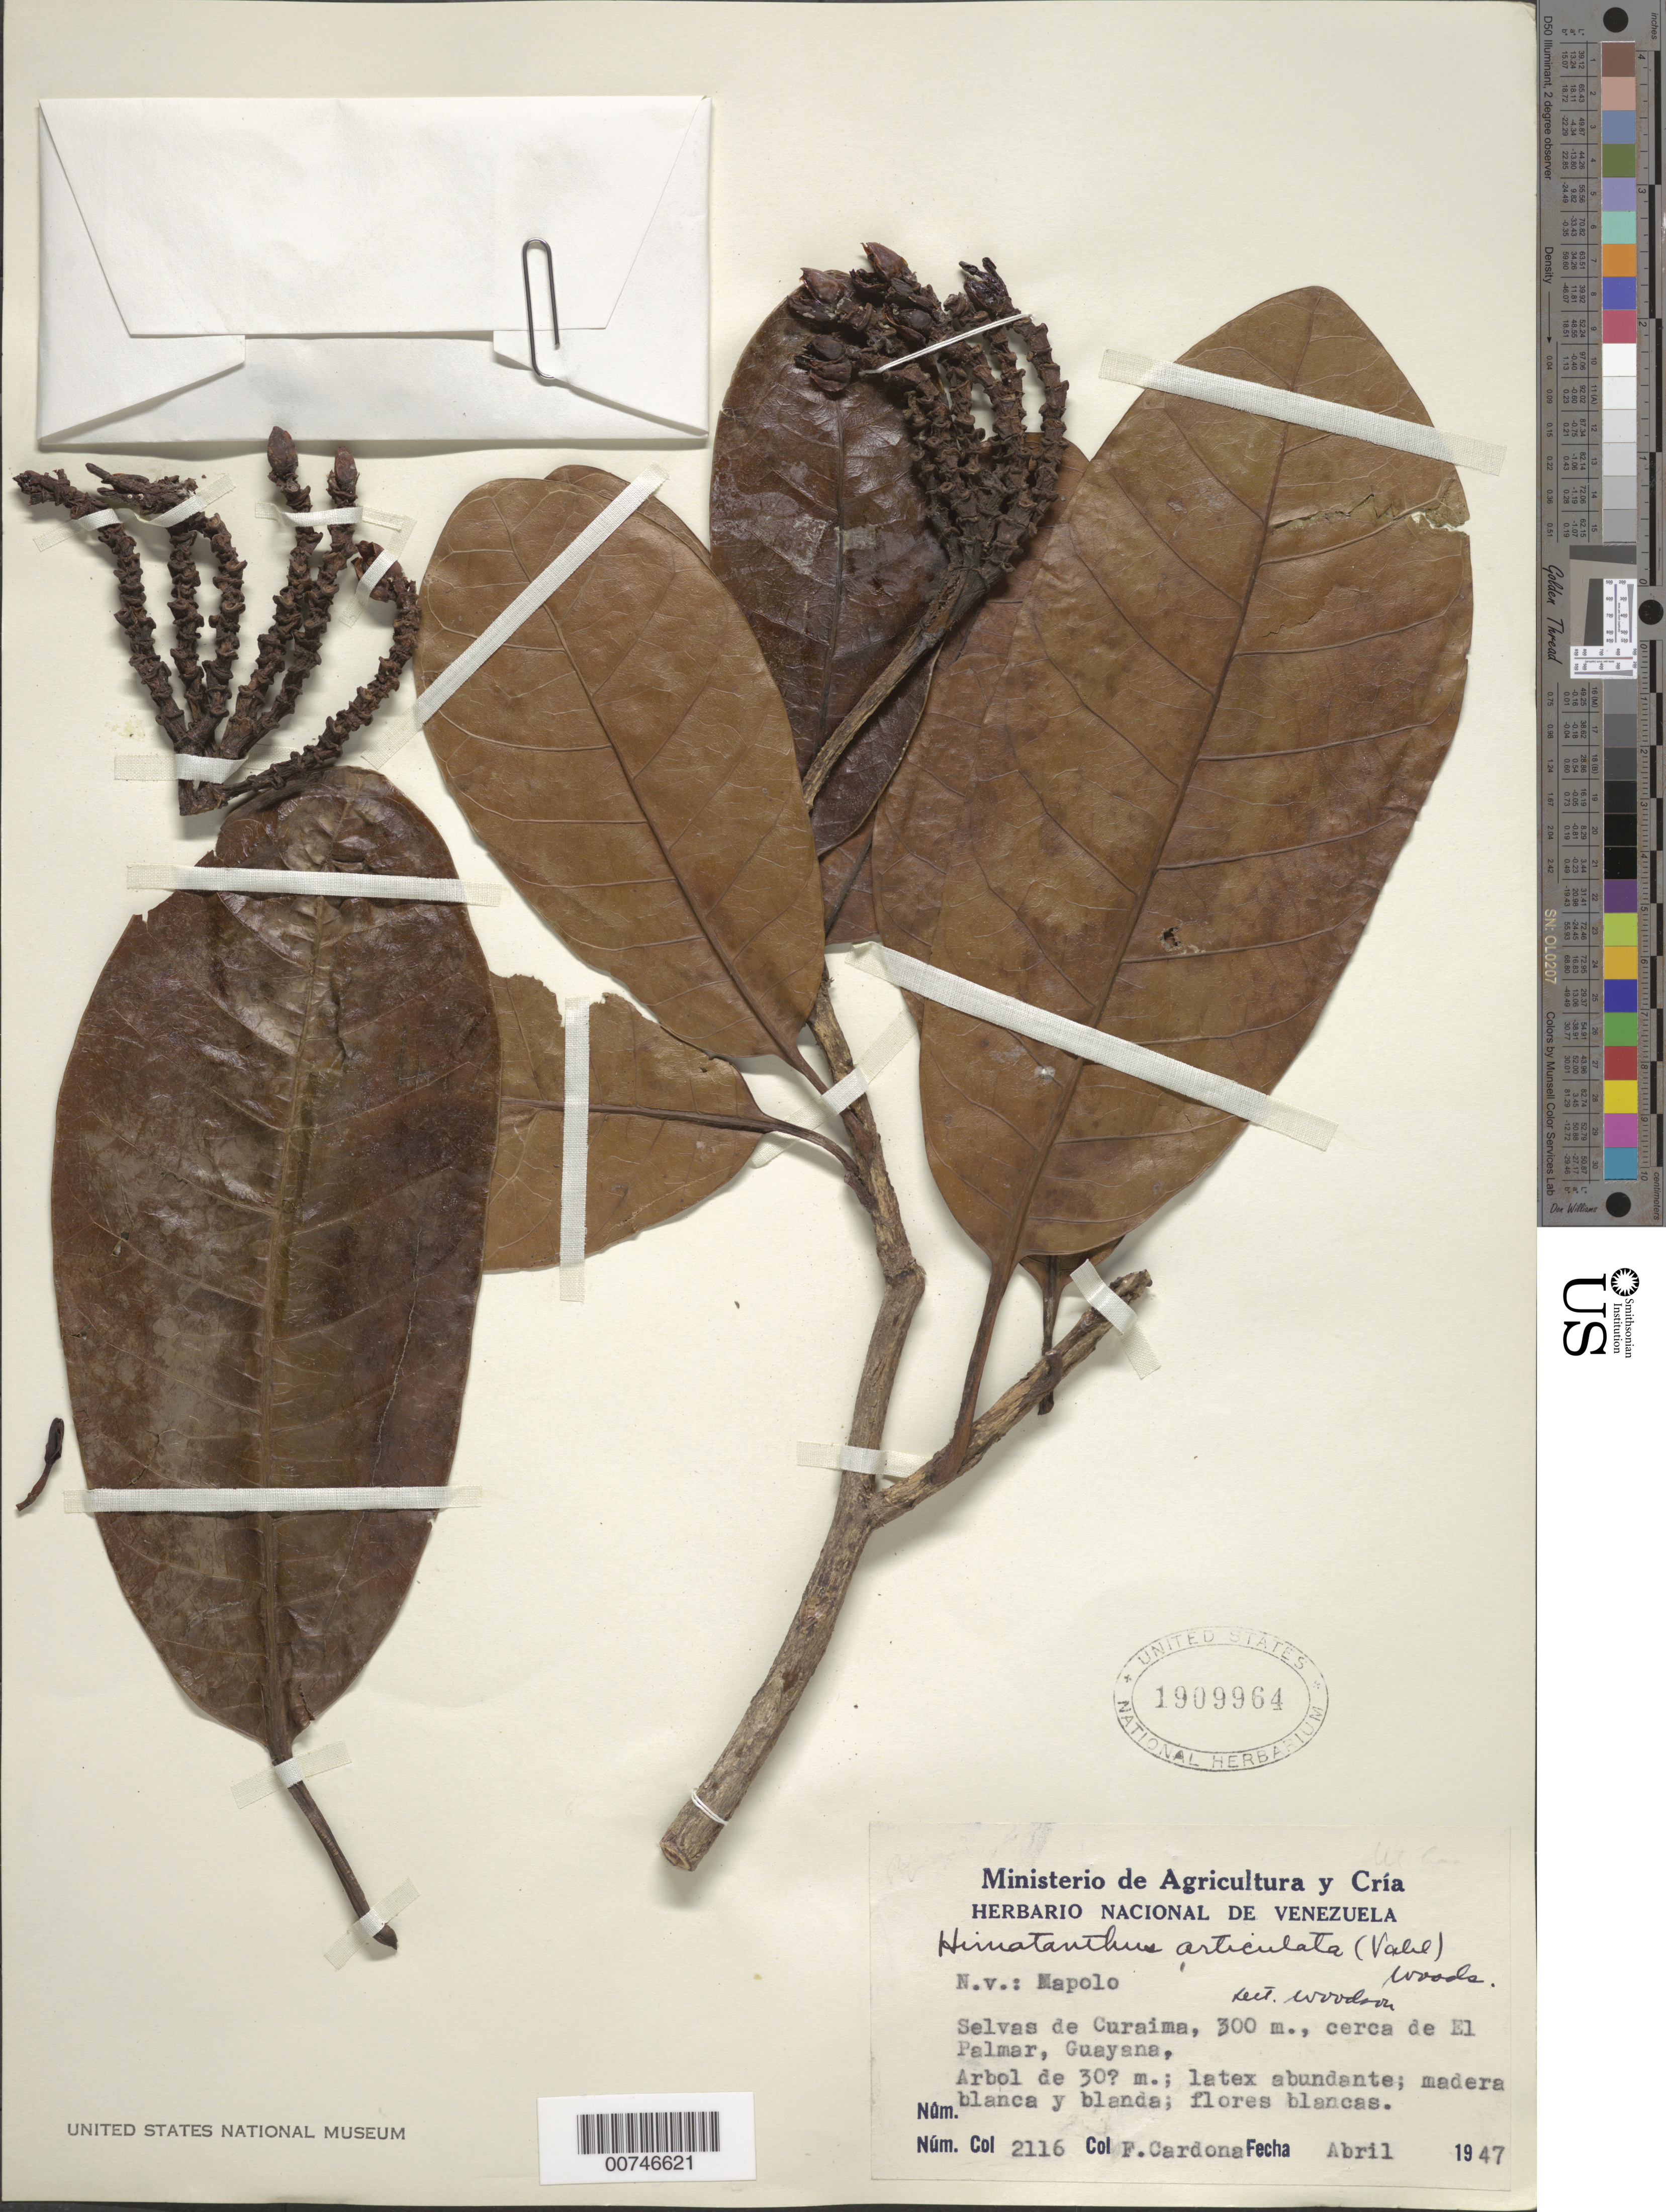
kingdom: Plantae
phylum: Tracheophyta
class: Magnoliopsida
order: Gentianales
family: Apocynaceae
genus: Himatanthus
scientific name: Himatanthus articulatus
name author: (Vahl) Woodson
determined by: Woodson, --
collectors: F. Cardona Puig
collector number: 2116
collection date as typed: Apr-47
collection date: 1947-04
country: Venezuela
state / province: Bolívar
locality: El Palmar, Guayana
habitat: Selvas de Curaima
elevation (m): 300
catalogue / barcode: US 1909964